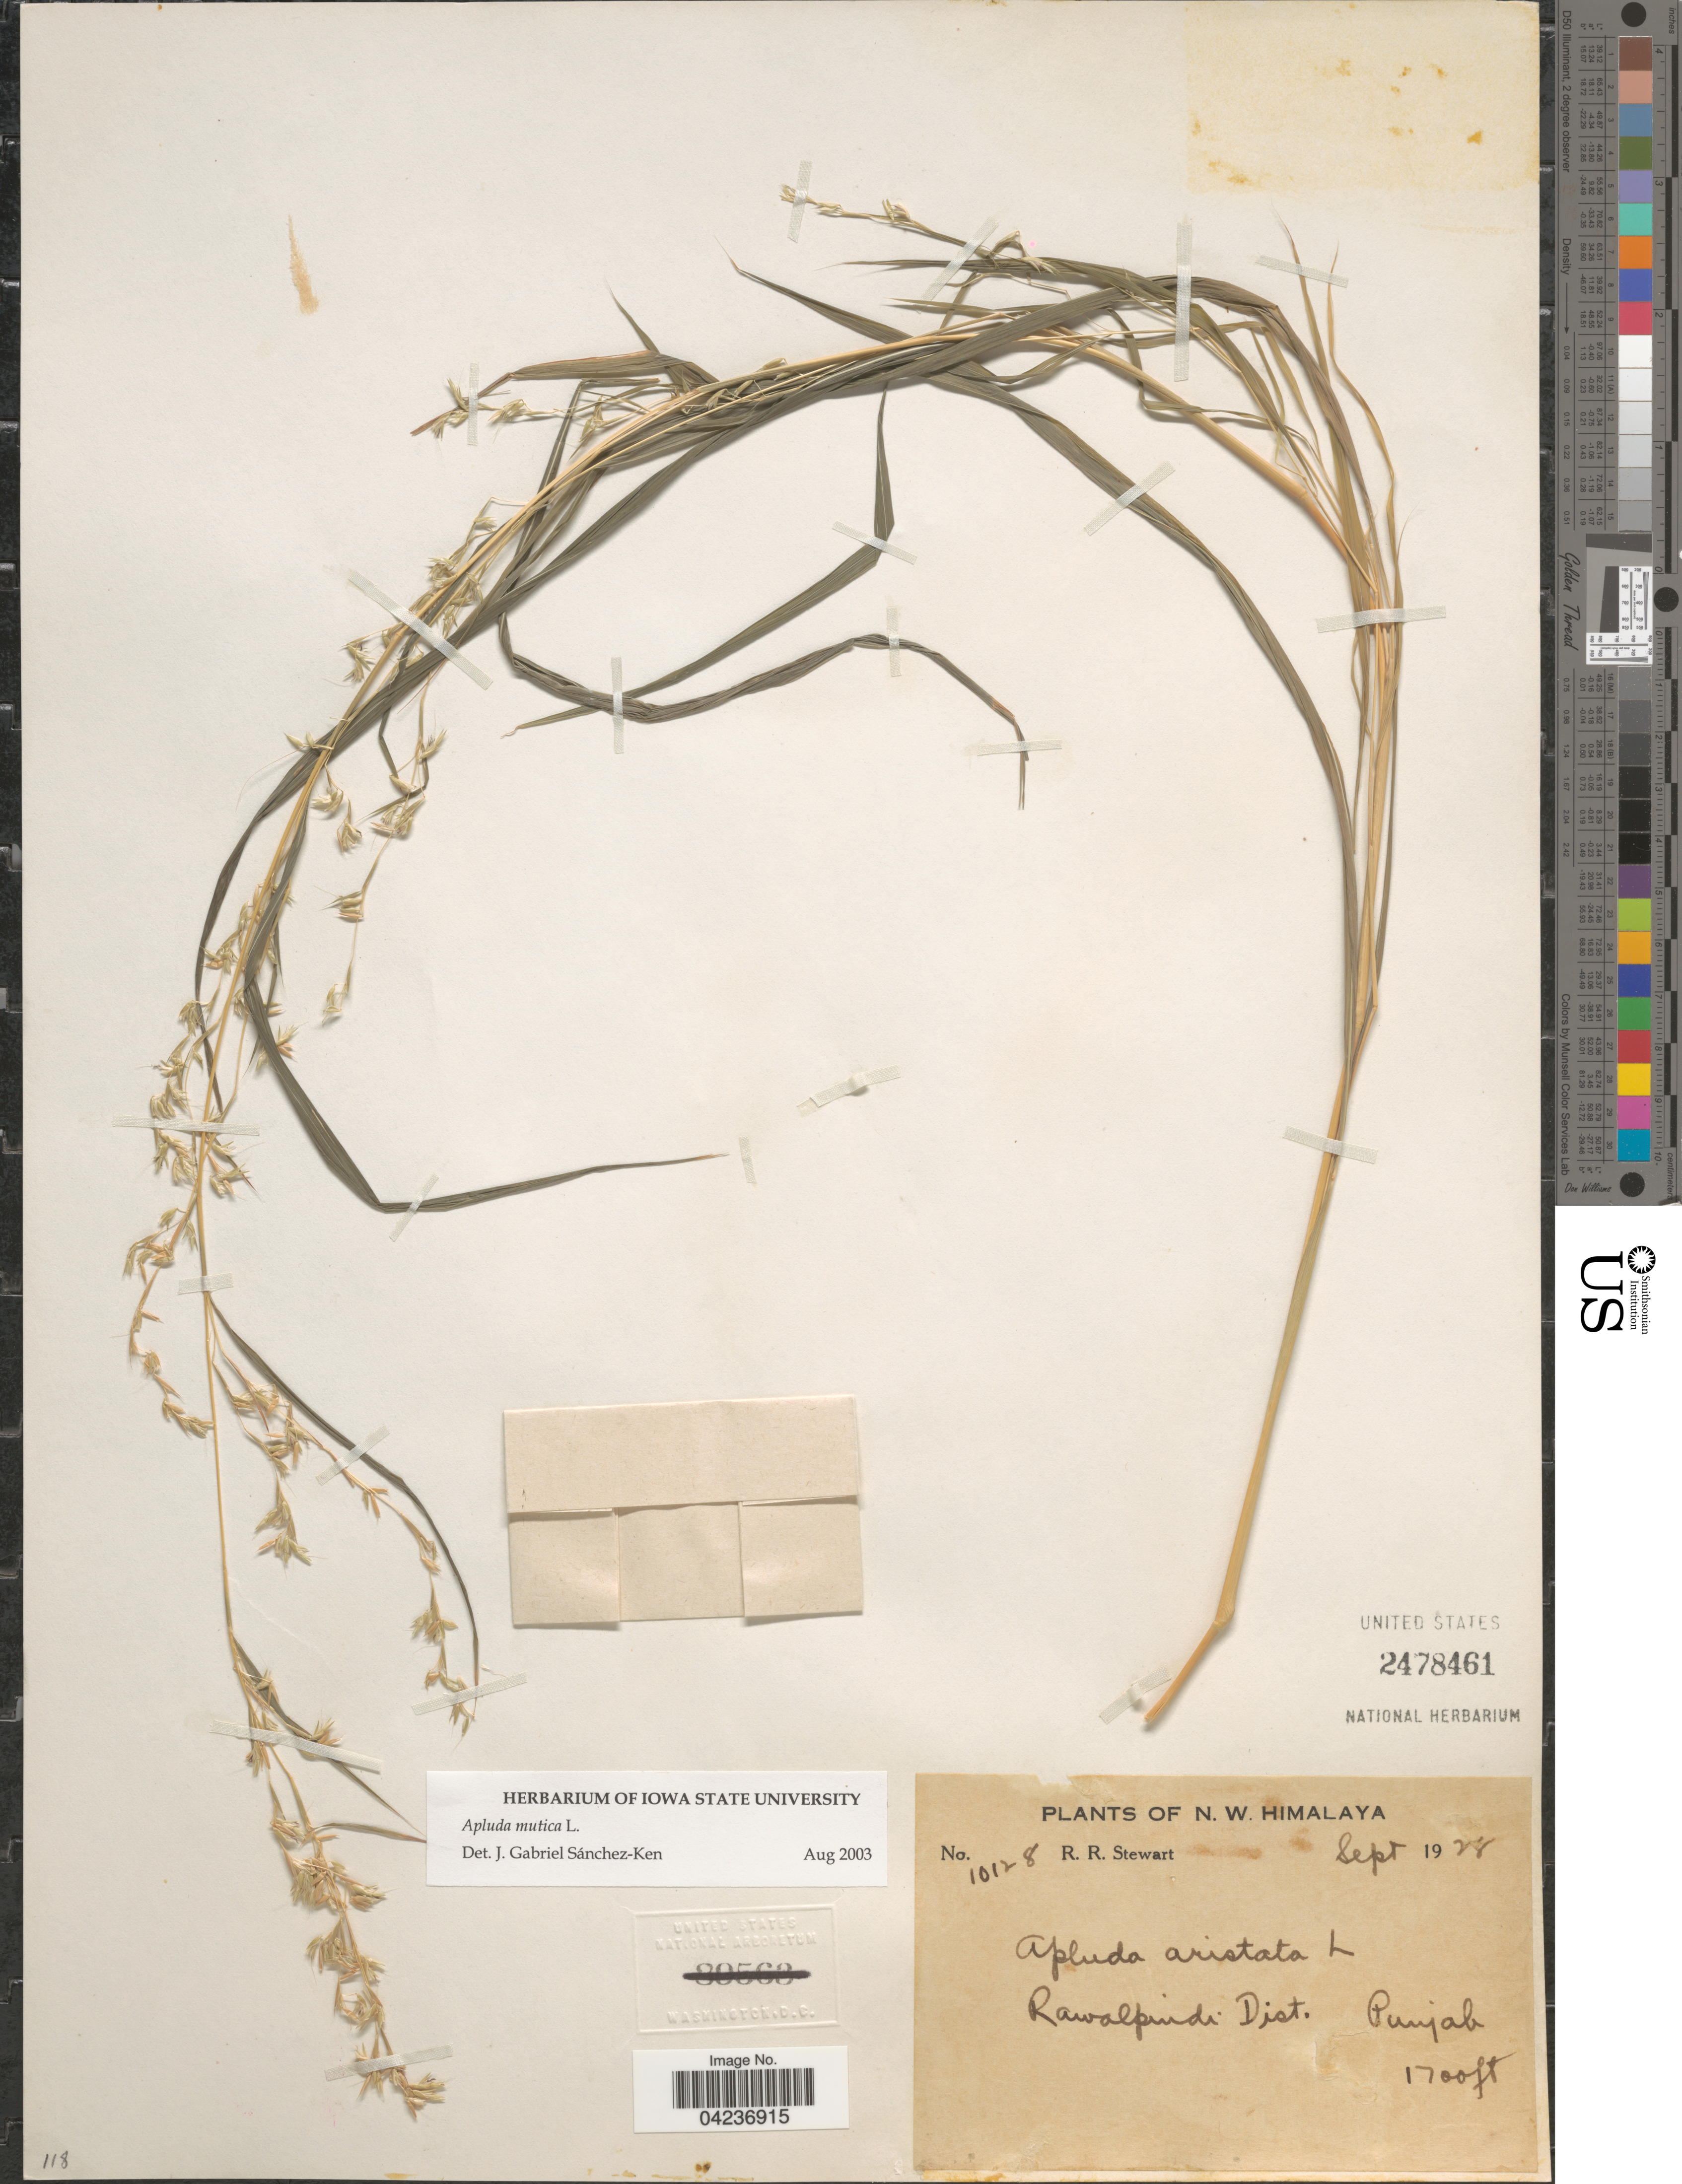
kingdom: Plantae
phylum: Tracheophyta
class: Liliopsida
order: Poales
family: Poaceae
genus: Apluda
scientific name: Apluda mutica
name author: L.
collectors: R. Stewart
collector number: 10128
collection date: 1928-09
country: Pakistan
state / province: Punjab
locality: N.W. Himalaya. Rawalpindi Dist.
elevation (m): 518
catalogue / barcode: US 2478461